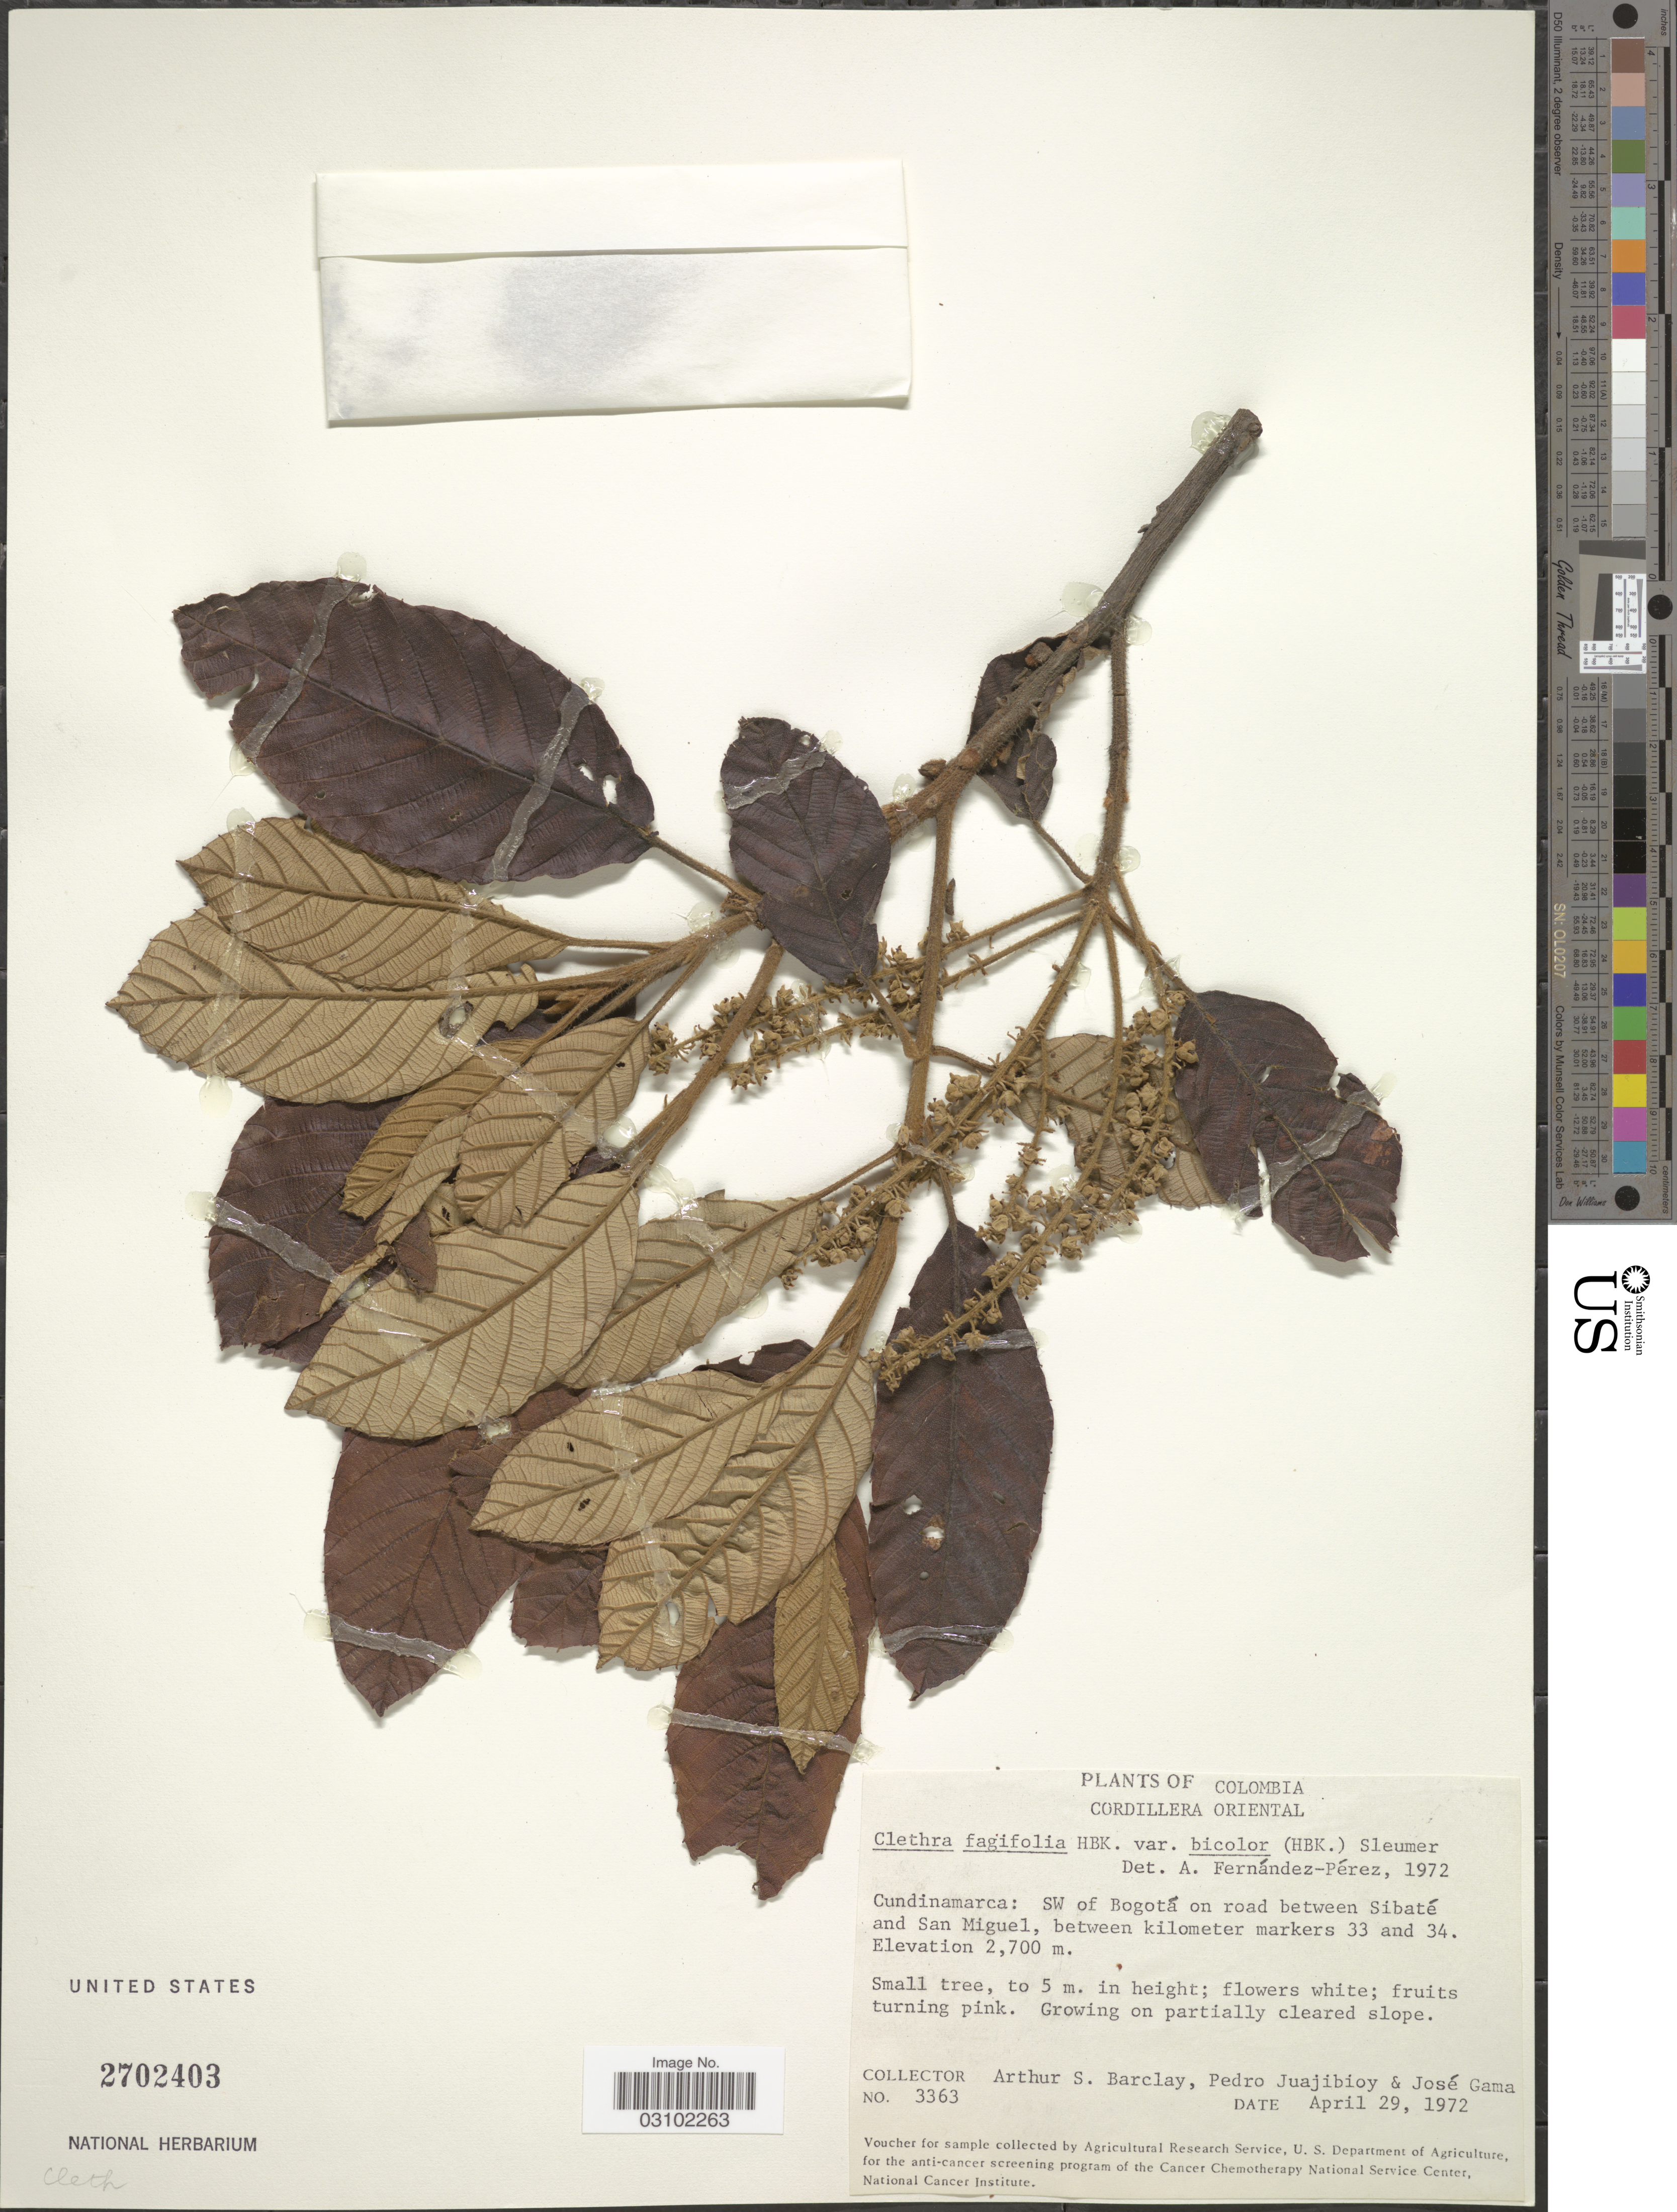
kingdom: Plantae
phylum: Tracheophyta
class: Magnoliopsida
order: Ericales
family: Clethraceae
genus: Clethra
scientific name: Clethra fagifolia var. bicolor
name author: Kunth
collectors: A. S. Barclay, P. Juajibioy & J. Gama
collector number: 3363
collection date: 1972-04-29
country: Colombia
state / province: Cundinamarca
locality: Cordillera Oriental, SW of Bogotá on road between Sibaté and San Miguel, between kilometer markers 33 and 34.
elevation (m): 2700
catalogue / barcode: US 2702403